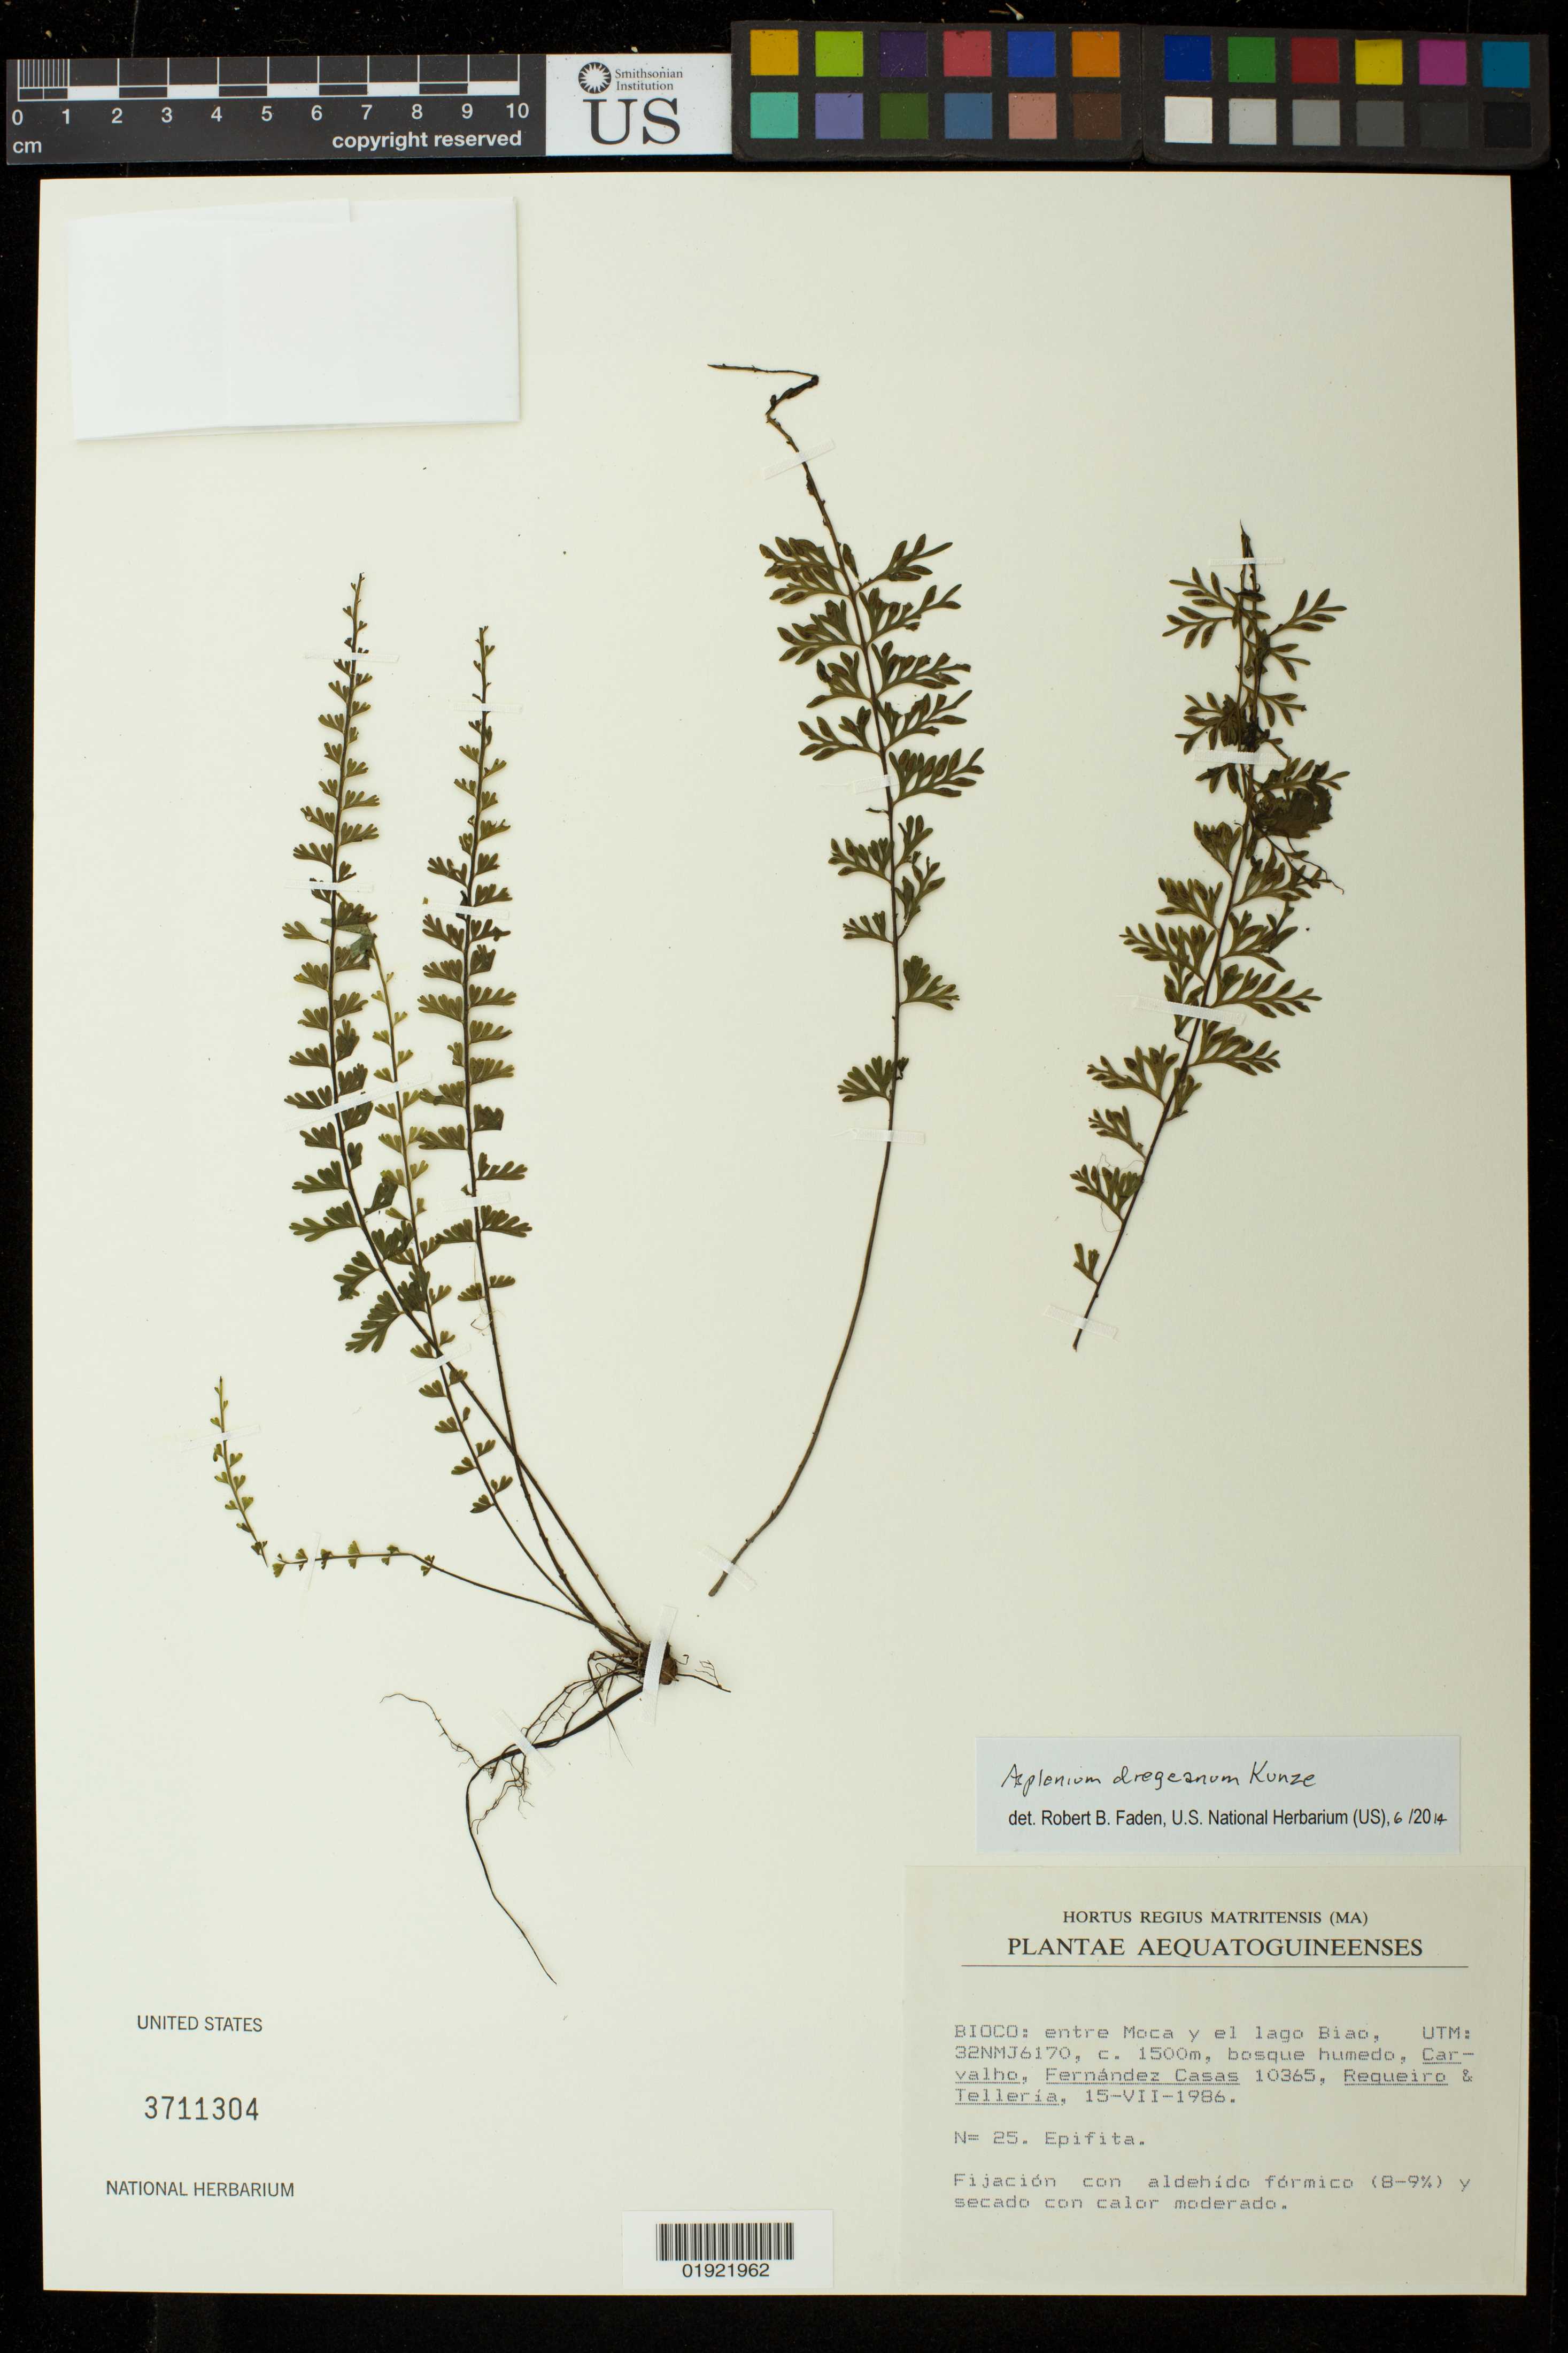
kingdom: Plantae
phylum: Tracheophyta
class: Polypodiopsida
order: Polypodiales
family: Aspleniaceae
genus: Asplenium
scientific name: Asplenium dregeanum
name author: Kunze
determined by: Faden, Robert B., (US), Smithsonian Institution - National Museum of Natural History (UNITED STATES)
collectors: Carvalho, --, F. Casas, Requeiro, -- & -. Telleria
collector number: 10365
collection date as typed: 15-VII-1986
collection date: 1986-07-15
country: Equatorial Guinea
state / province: Bioko Norte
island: Bioko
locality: entre Moca y el lago Biao, UTM:32NMJ6170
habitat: bosque humedo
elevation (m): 1500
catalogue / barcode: US 3711304